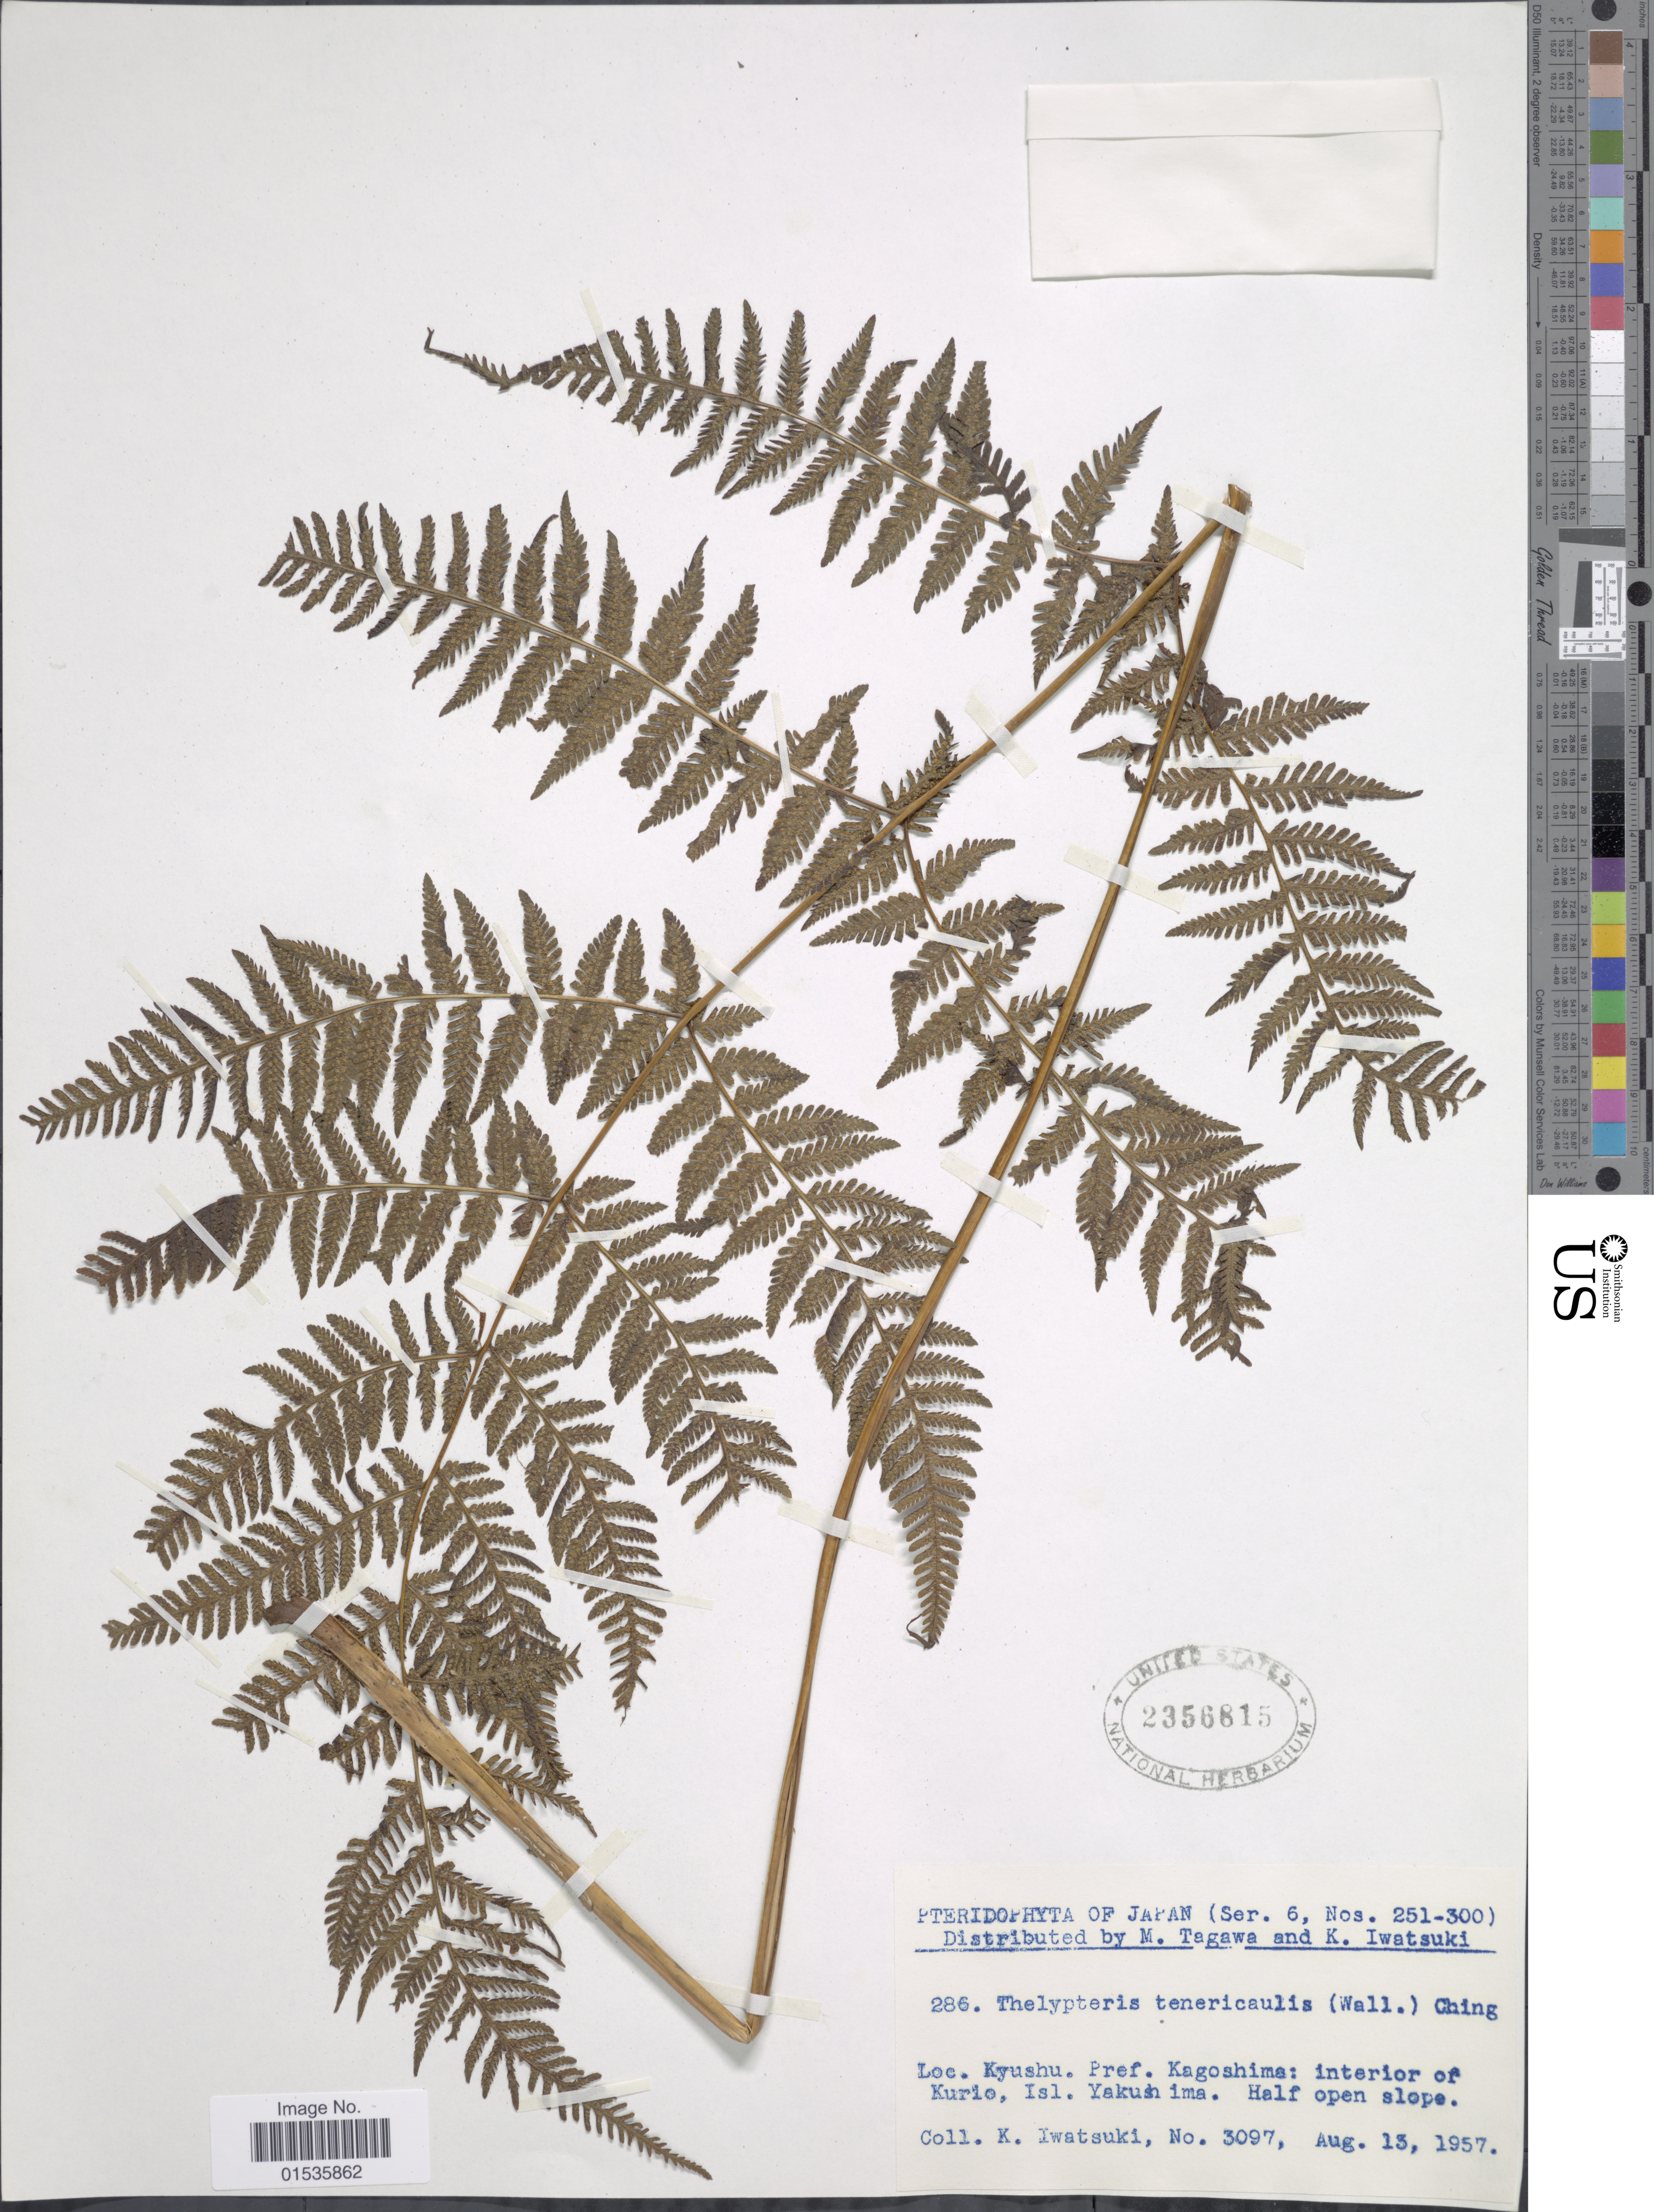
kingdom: Plantae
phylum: Tracheophyta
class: Polypodiopsida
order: Polypodiales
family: Thelypteridaceae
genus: Macrothelypteris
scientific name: Macrothelypteris torresiana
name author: (Gaudich.) Ching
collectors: K. Iwatsuki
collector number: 3097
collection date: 1957-08-13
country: Japan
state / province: Kagosima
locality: Kyushu. Pref. Kagoshima: interior of Kurio, Isl. Yakushima.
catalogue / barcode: US 2356815